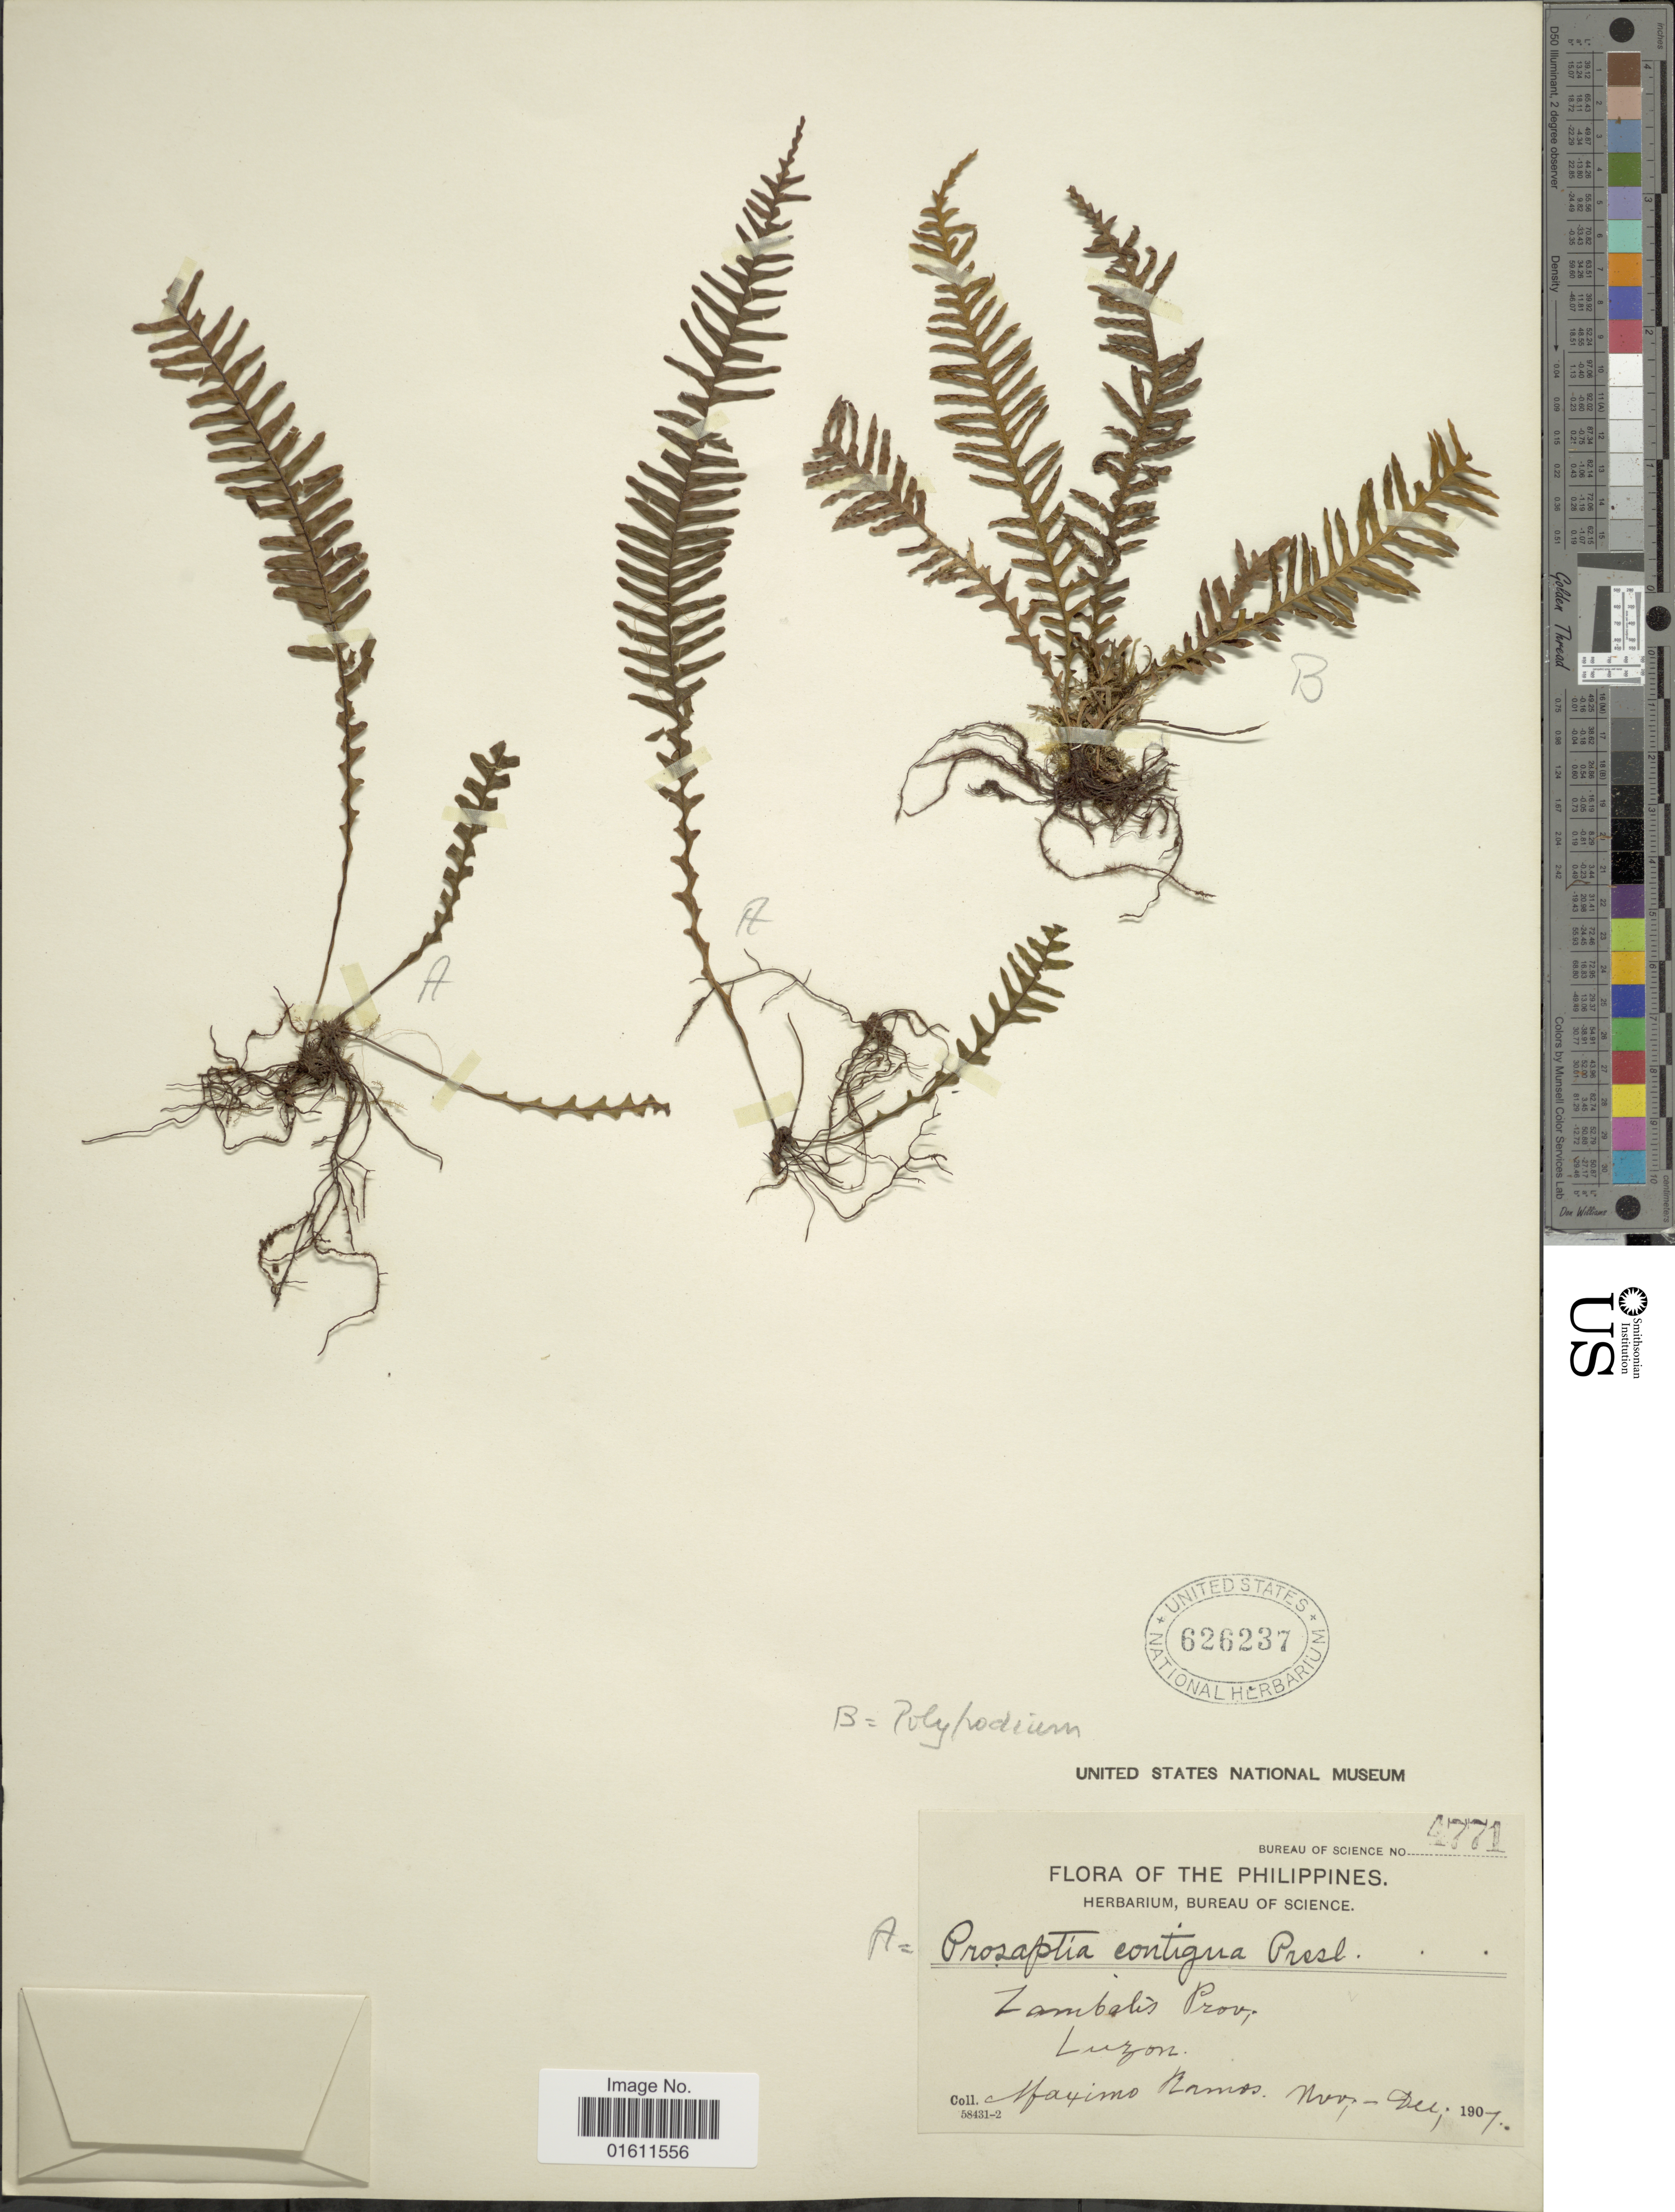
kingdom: Plantae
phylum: Tracheophyta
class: Polypodiopsida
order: Polypodiales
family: Polypodiaceae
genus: Prosaptia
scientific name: Prosaptia contigua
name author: (G. Forst.) Presl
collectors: M. Ramos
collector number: Bureau of Science 4771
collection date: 1907-11/1907-12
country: Philippines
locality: Zambilis Prov. , Luzon.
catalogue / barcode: US 626237